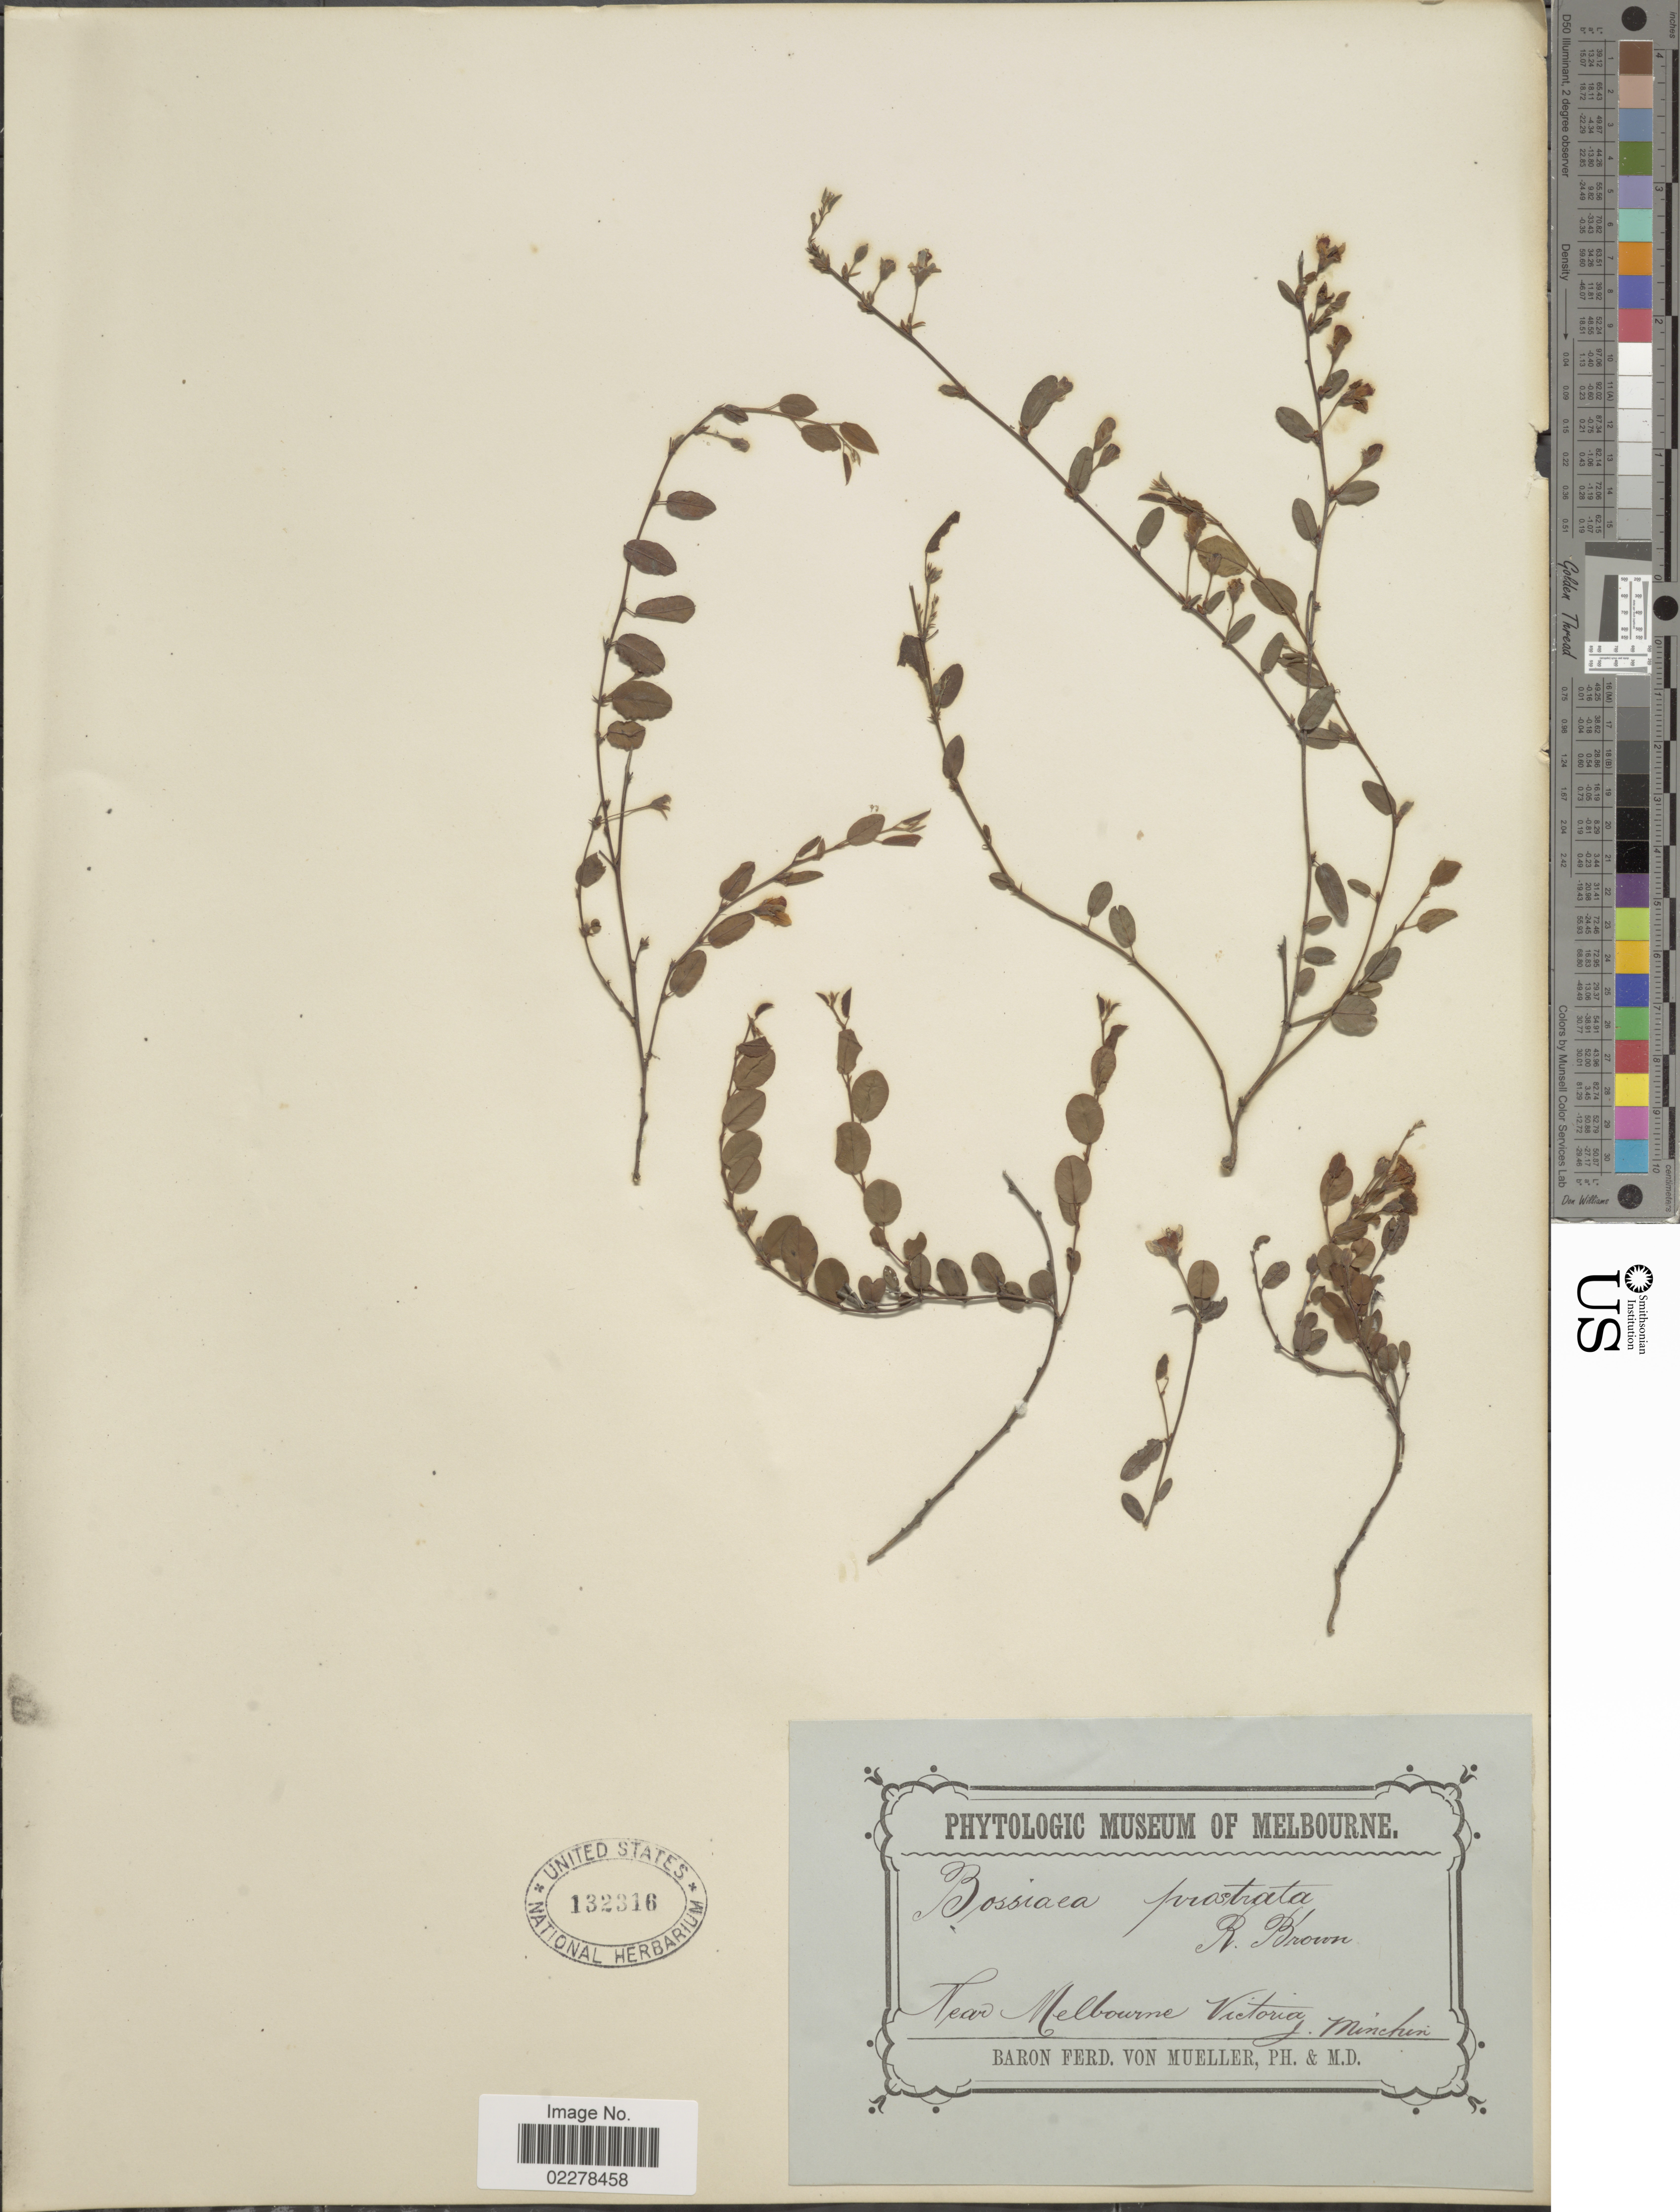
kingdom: Plantae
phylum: Tracheophyta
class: Magnoliopsida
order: Fabales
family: Fabaceae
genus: Bossiaea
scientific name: Bossiaea prostrata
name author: R. Br.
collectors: J. Minchin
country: Australia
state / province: Victoria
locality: Near Melbourne Victoria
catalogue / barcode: US 132316